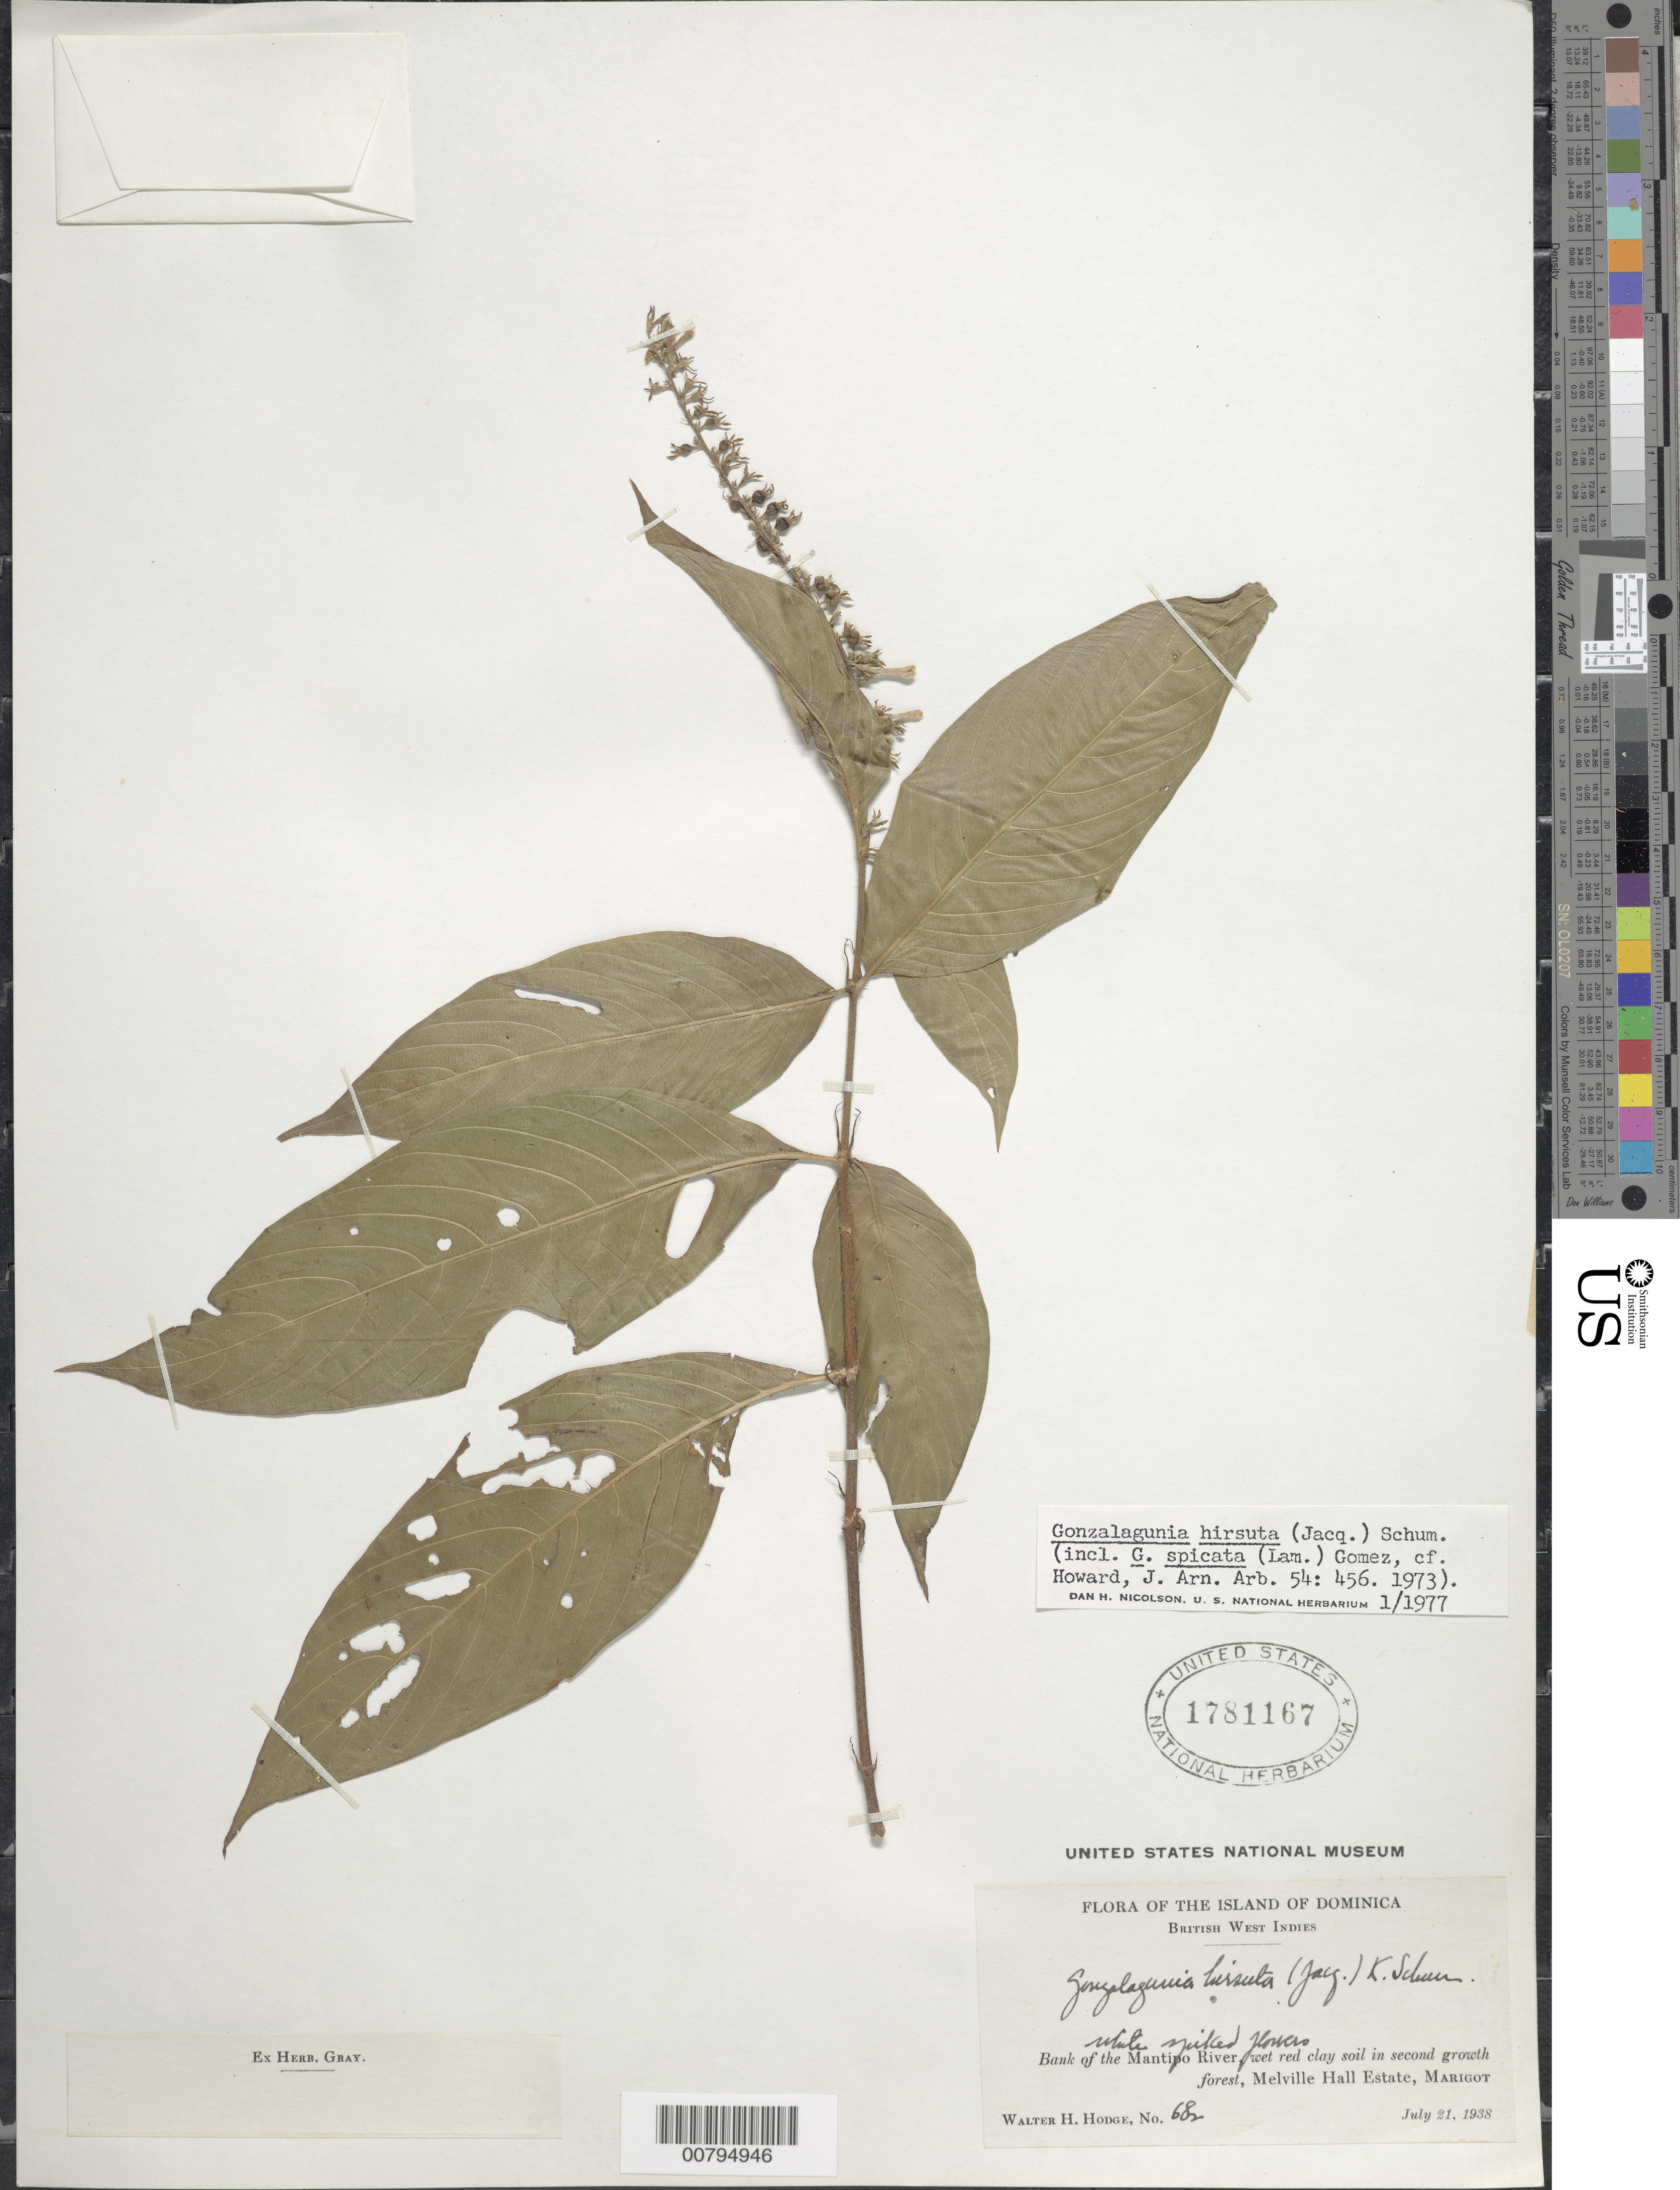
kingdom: Plantae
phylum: Tracheophyta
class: Magnoliopsida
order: Gentianales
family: Rubiaceae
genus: Gonzalagunia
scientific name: Gonzalagunia hirsuta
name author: Schum.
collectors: W. Hodge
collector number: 682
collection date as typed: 21 Jul 1938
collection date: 1938-07-21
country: Dominica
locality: Bank of Mantipo River. Melville Hall Estate, Marugot.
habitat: River bank, wet red clay in second growth forest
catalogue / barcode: US 1781167